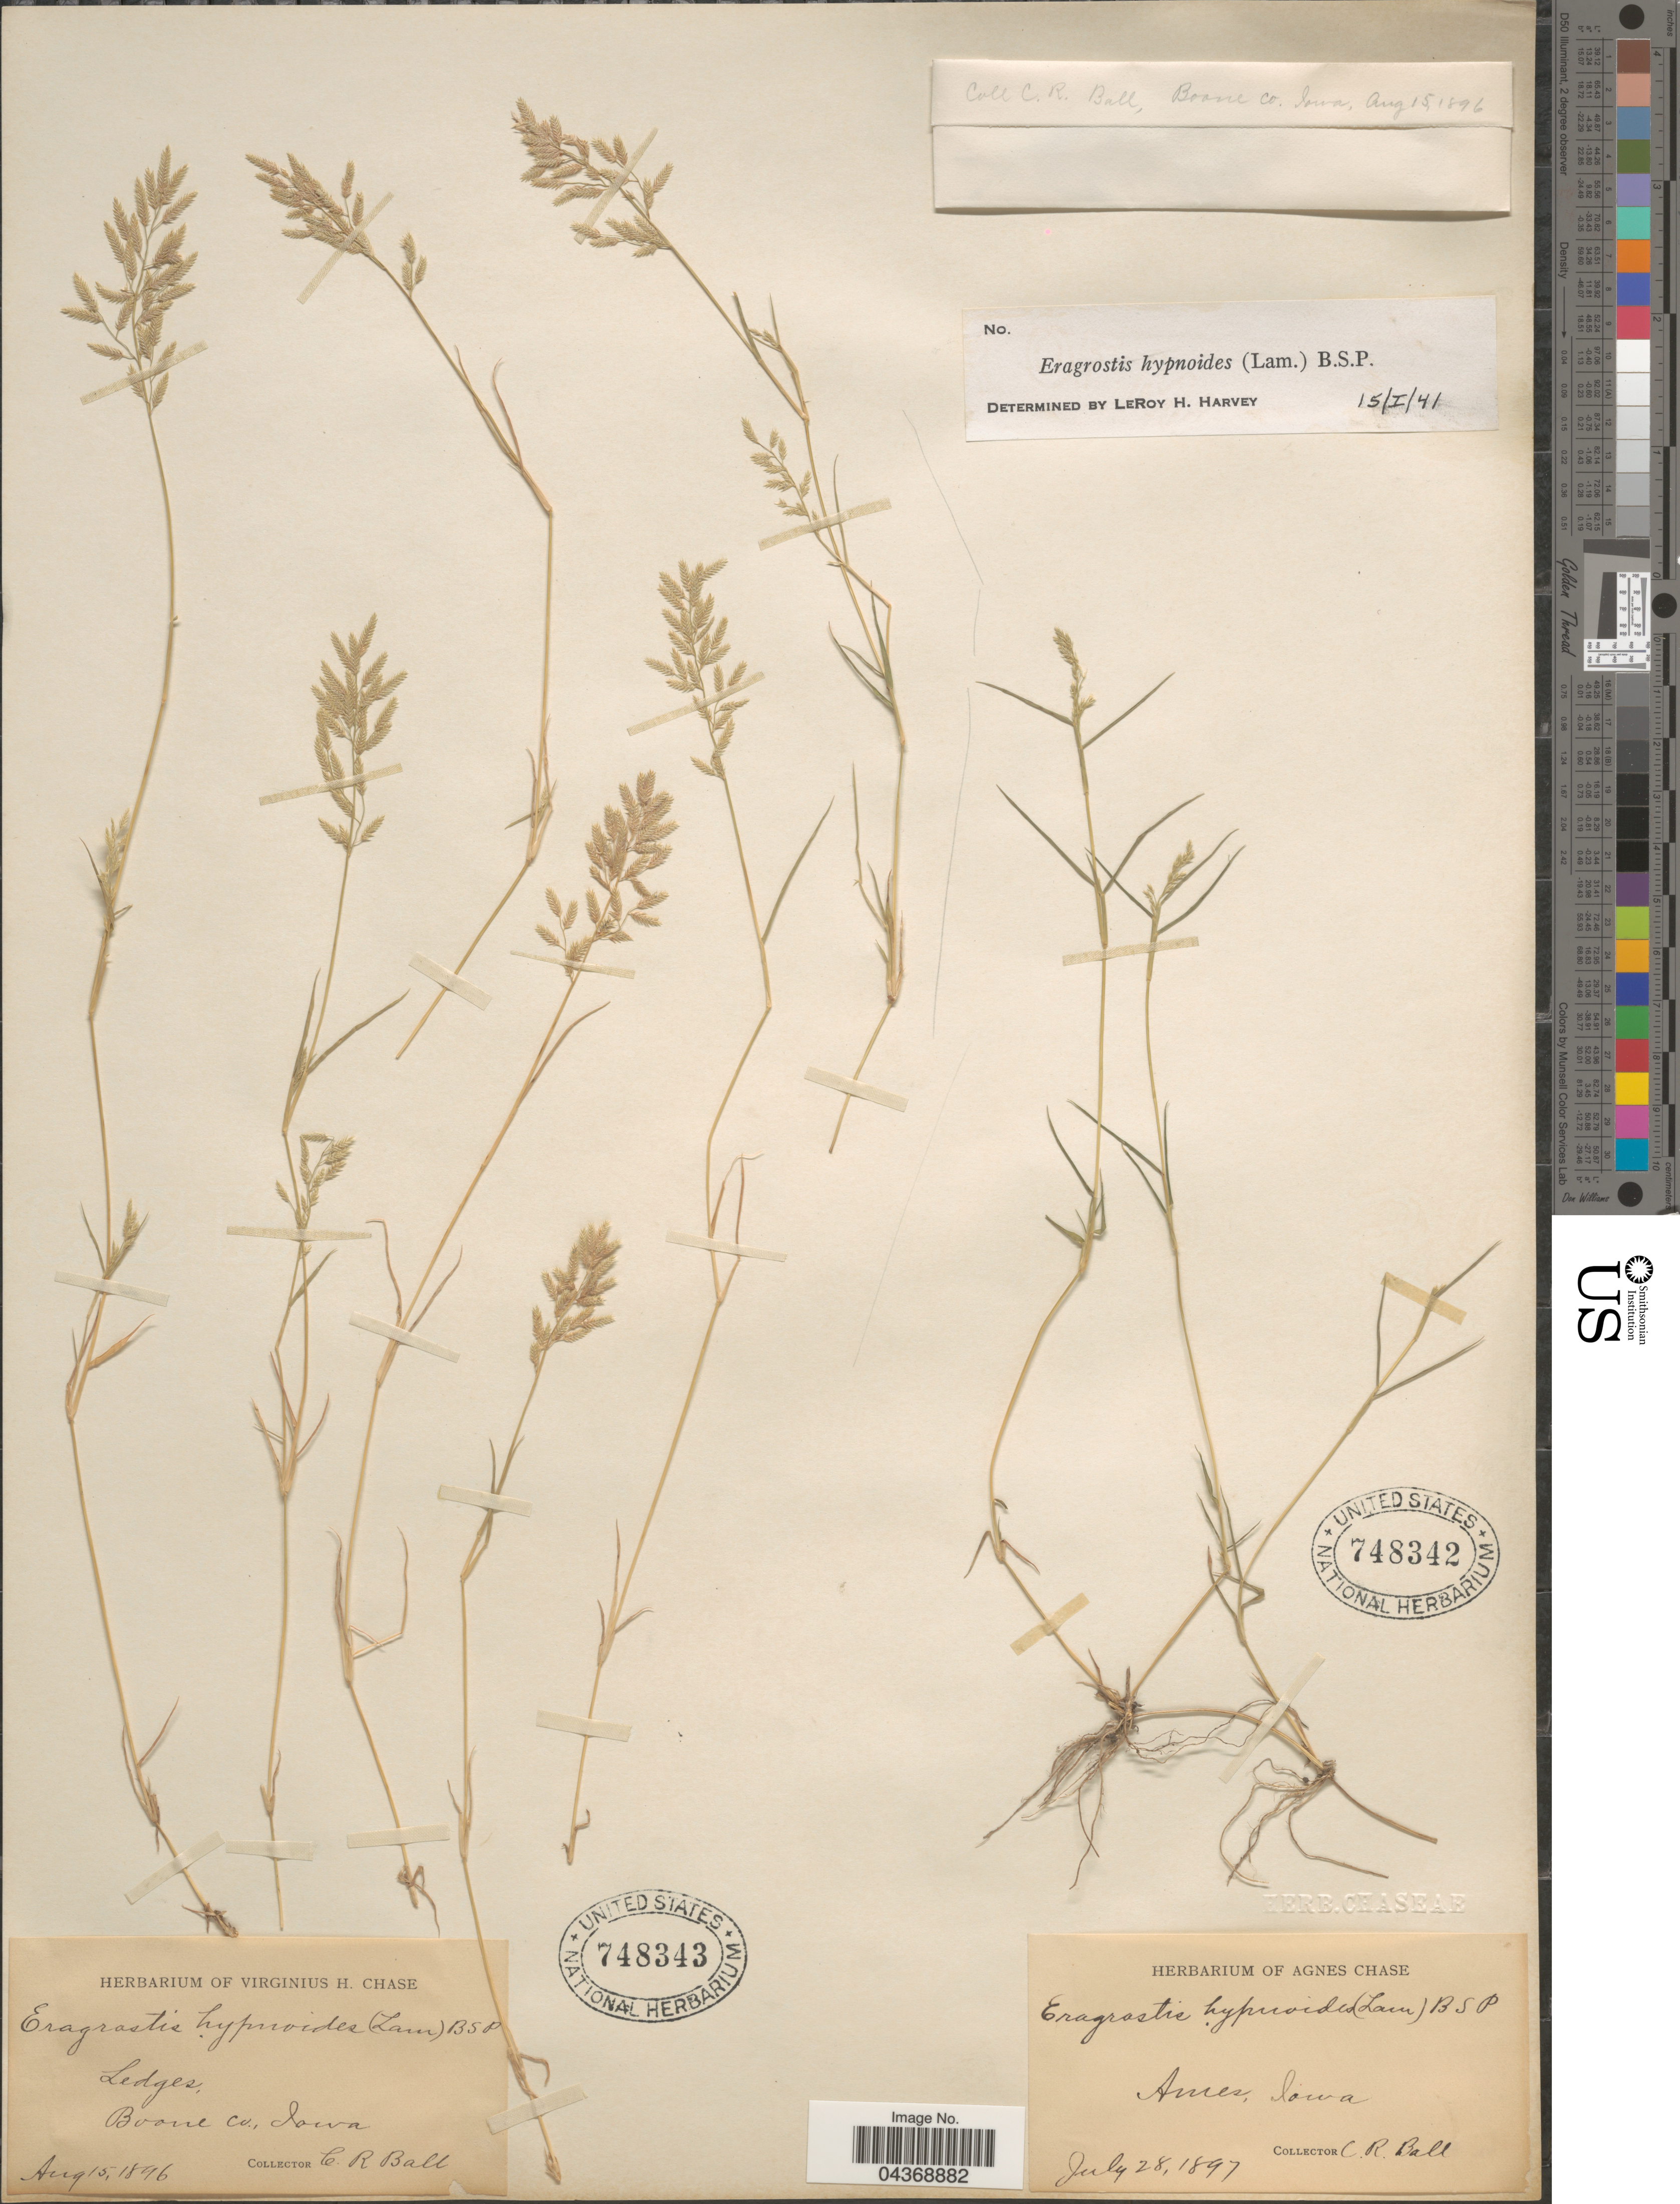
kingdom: Plantae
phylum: Tracheophyta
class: Liliopsida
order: Poales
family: Poaceae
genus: Eragrostis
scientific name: Eragrostis hypnoides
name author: (Lam.) Britton, Stearns & Poggenb.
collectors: C. R. Ball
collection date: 1897-07-28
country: United States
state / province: Iowa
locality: Ames.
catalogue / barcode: US 748342-2